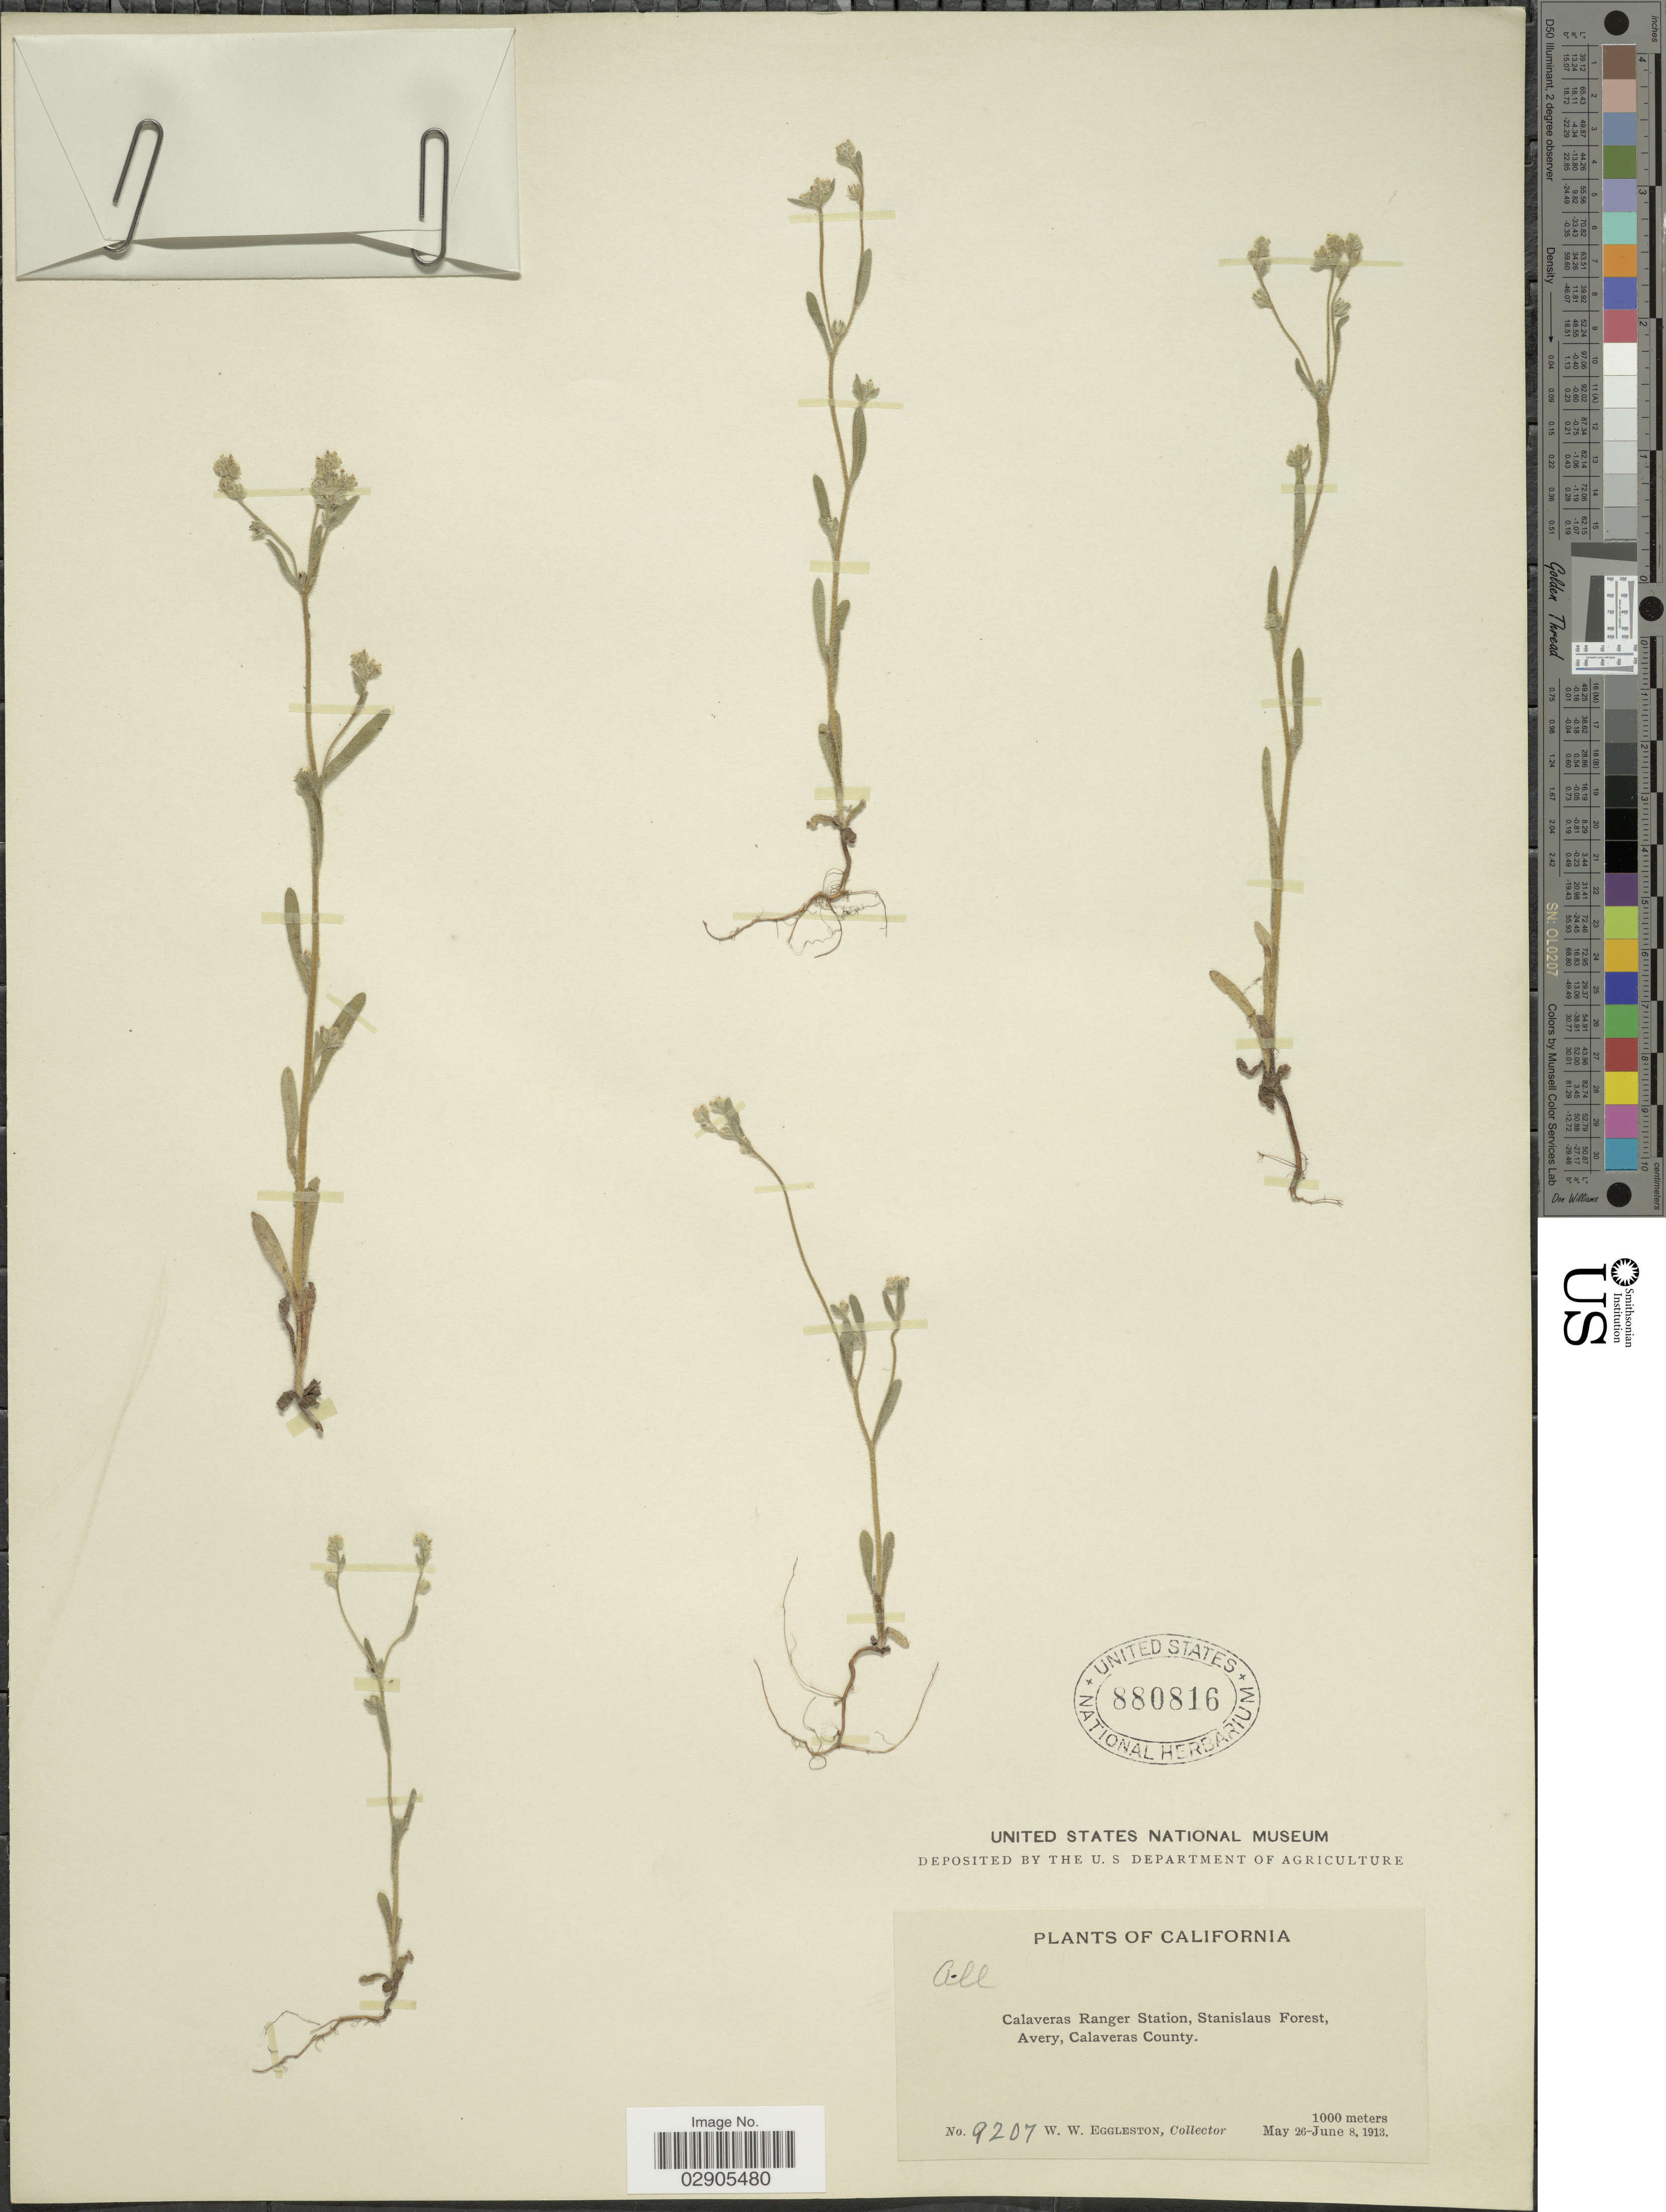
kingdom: Plantae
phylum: Tracheophyta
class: Magnoliopsida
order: Boraginales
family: Boraginaceae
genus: Allocarya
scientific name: Allocarya sp.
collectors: W. W. Eggleston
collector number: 9207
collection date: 1913-05-26/1913-06-08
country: United States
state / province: California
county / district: Calaveras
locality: Calaveras Ranger Station, Stanislaus Forest, Avery, Calaveras County.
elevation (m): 1000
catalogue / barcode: US 880816